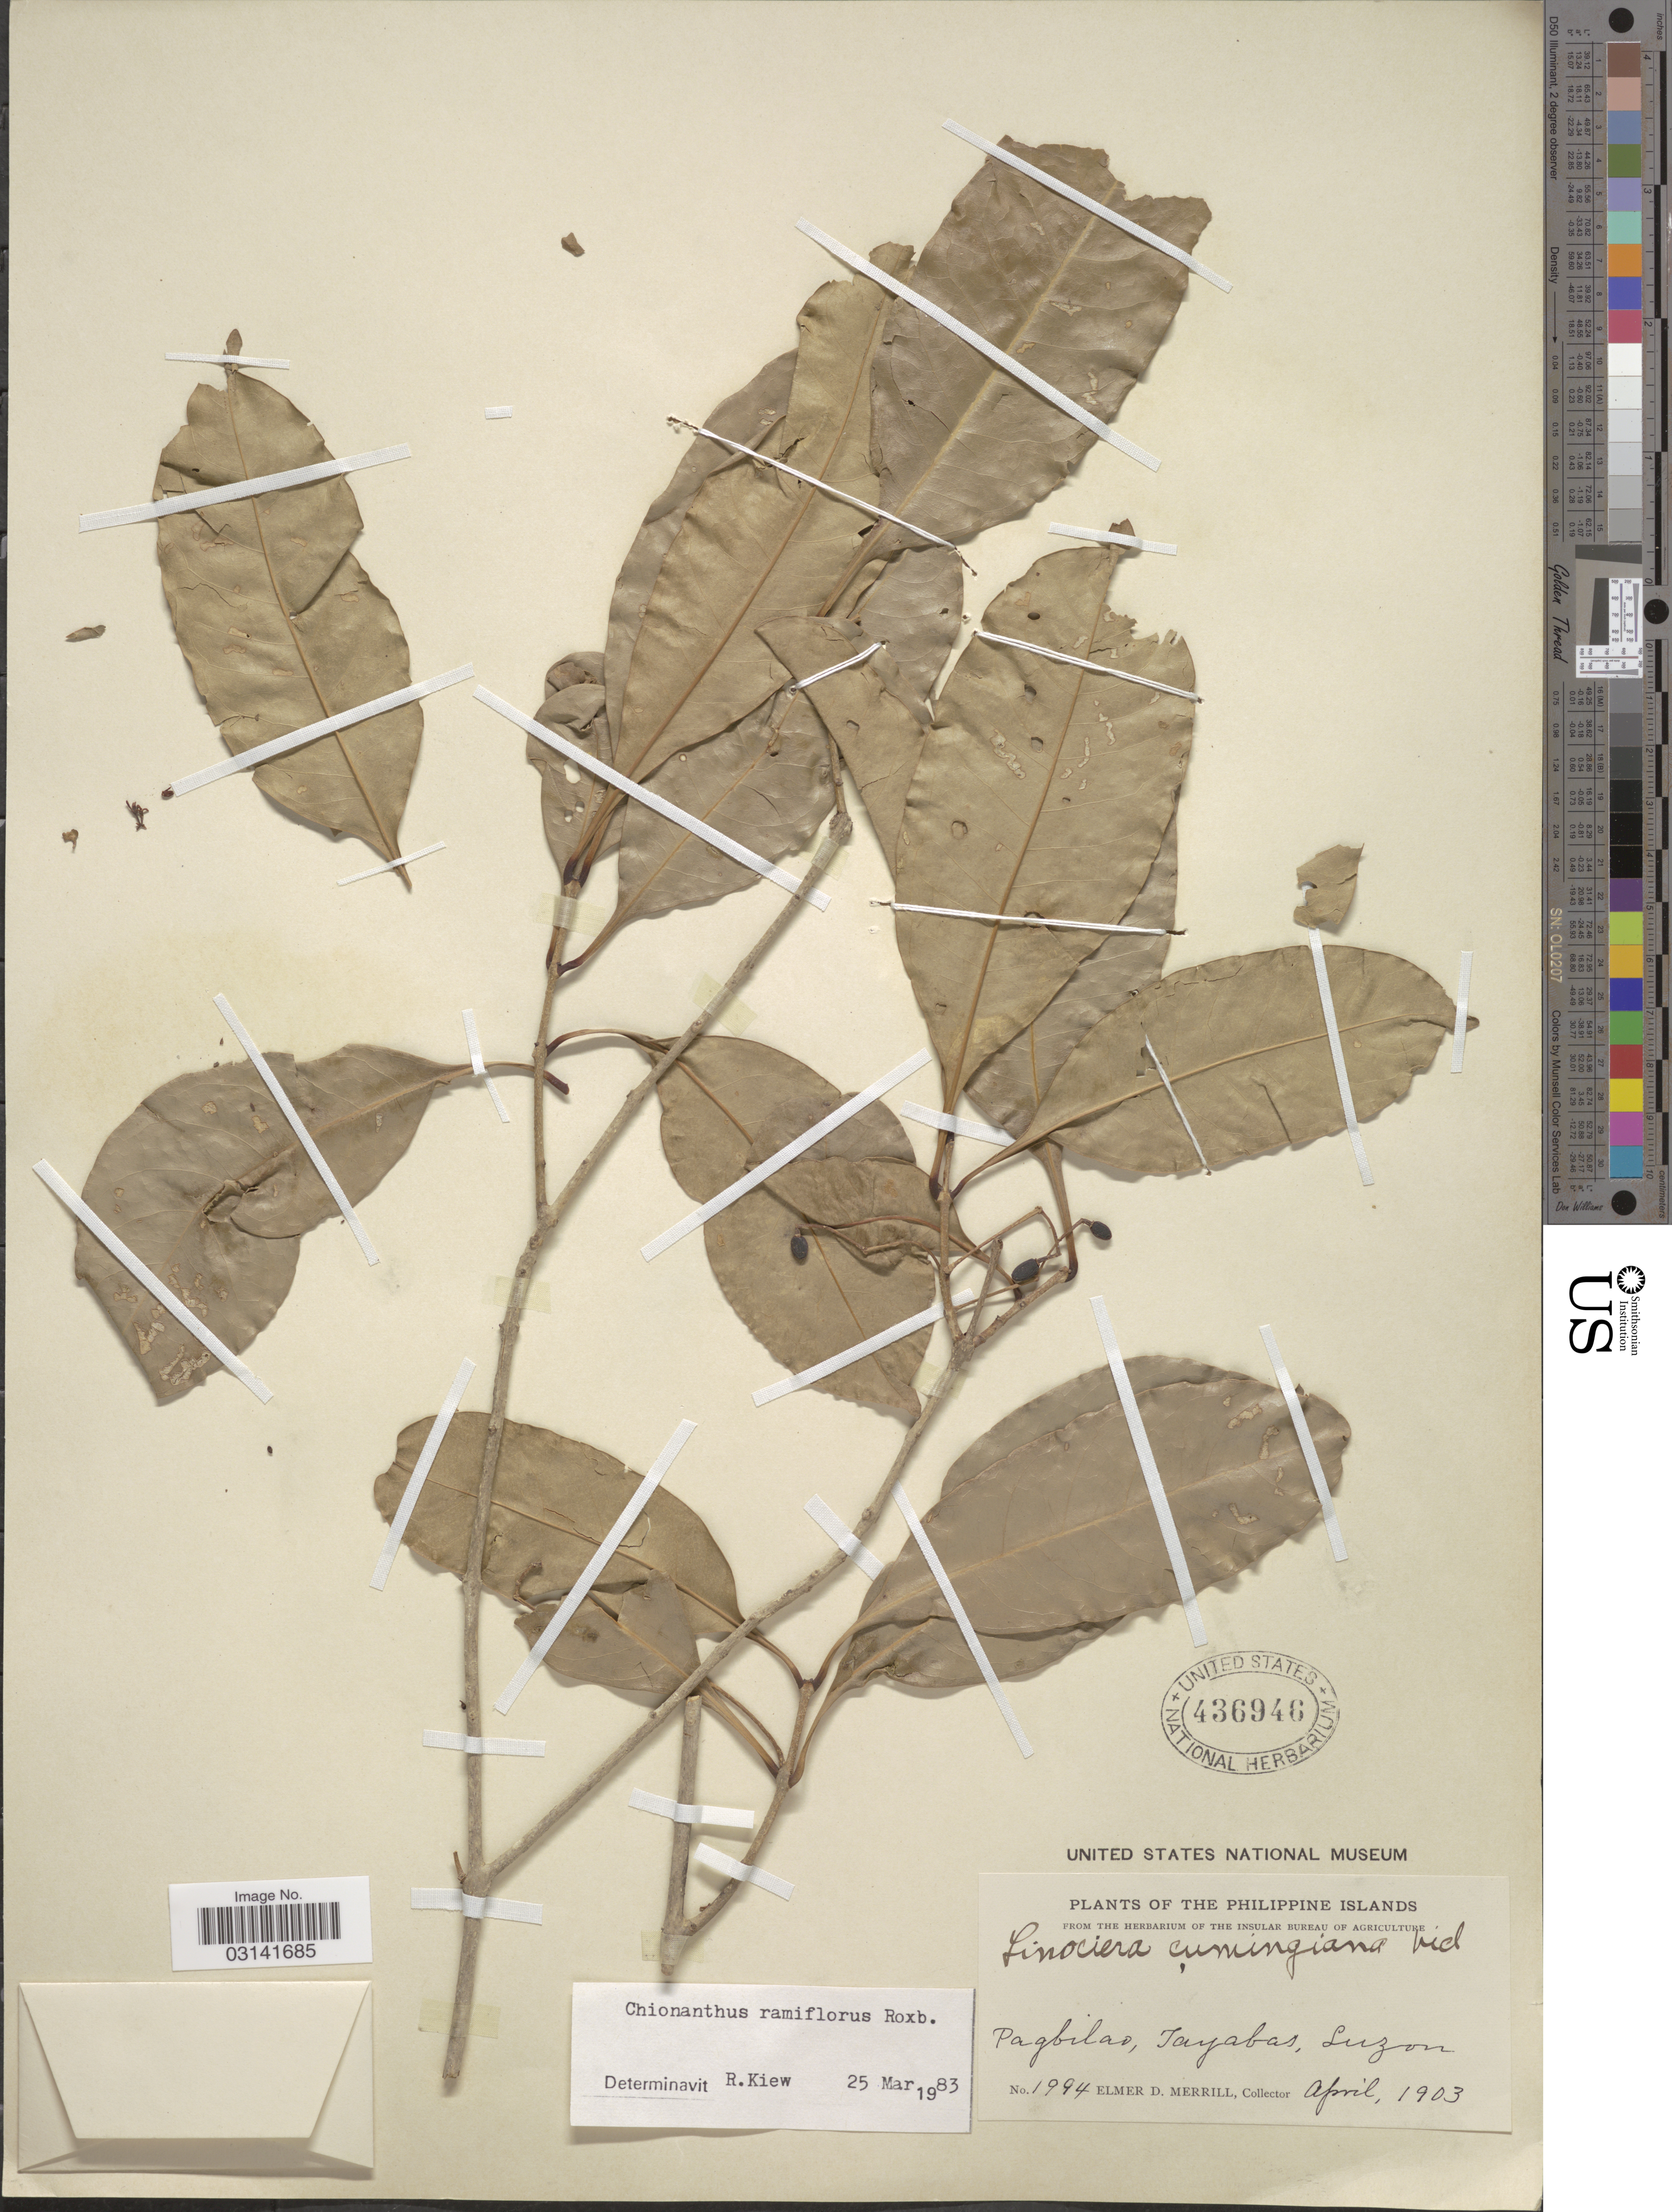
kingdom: Plantae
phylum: Tracheophyta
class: Magnoliopsida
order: Lamiales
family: Oleaceae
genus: Chionanthus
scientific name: Chionanthus ramiflorus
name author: Roxb.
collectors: E. D. Merrill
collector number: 1994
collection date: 1903-04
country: Philippines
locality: Pagbilao, Tayabas, Luzon.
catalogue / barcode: US 436946